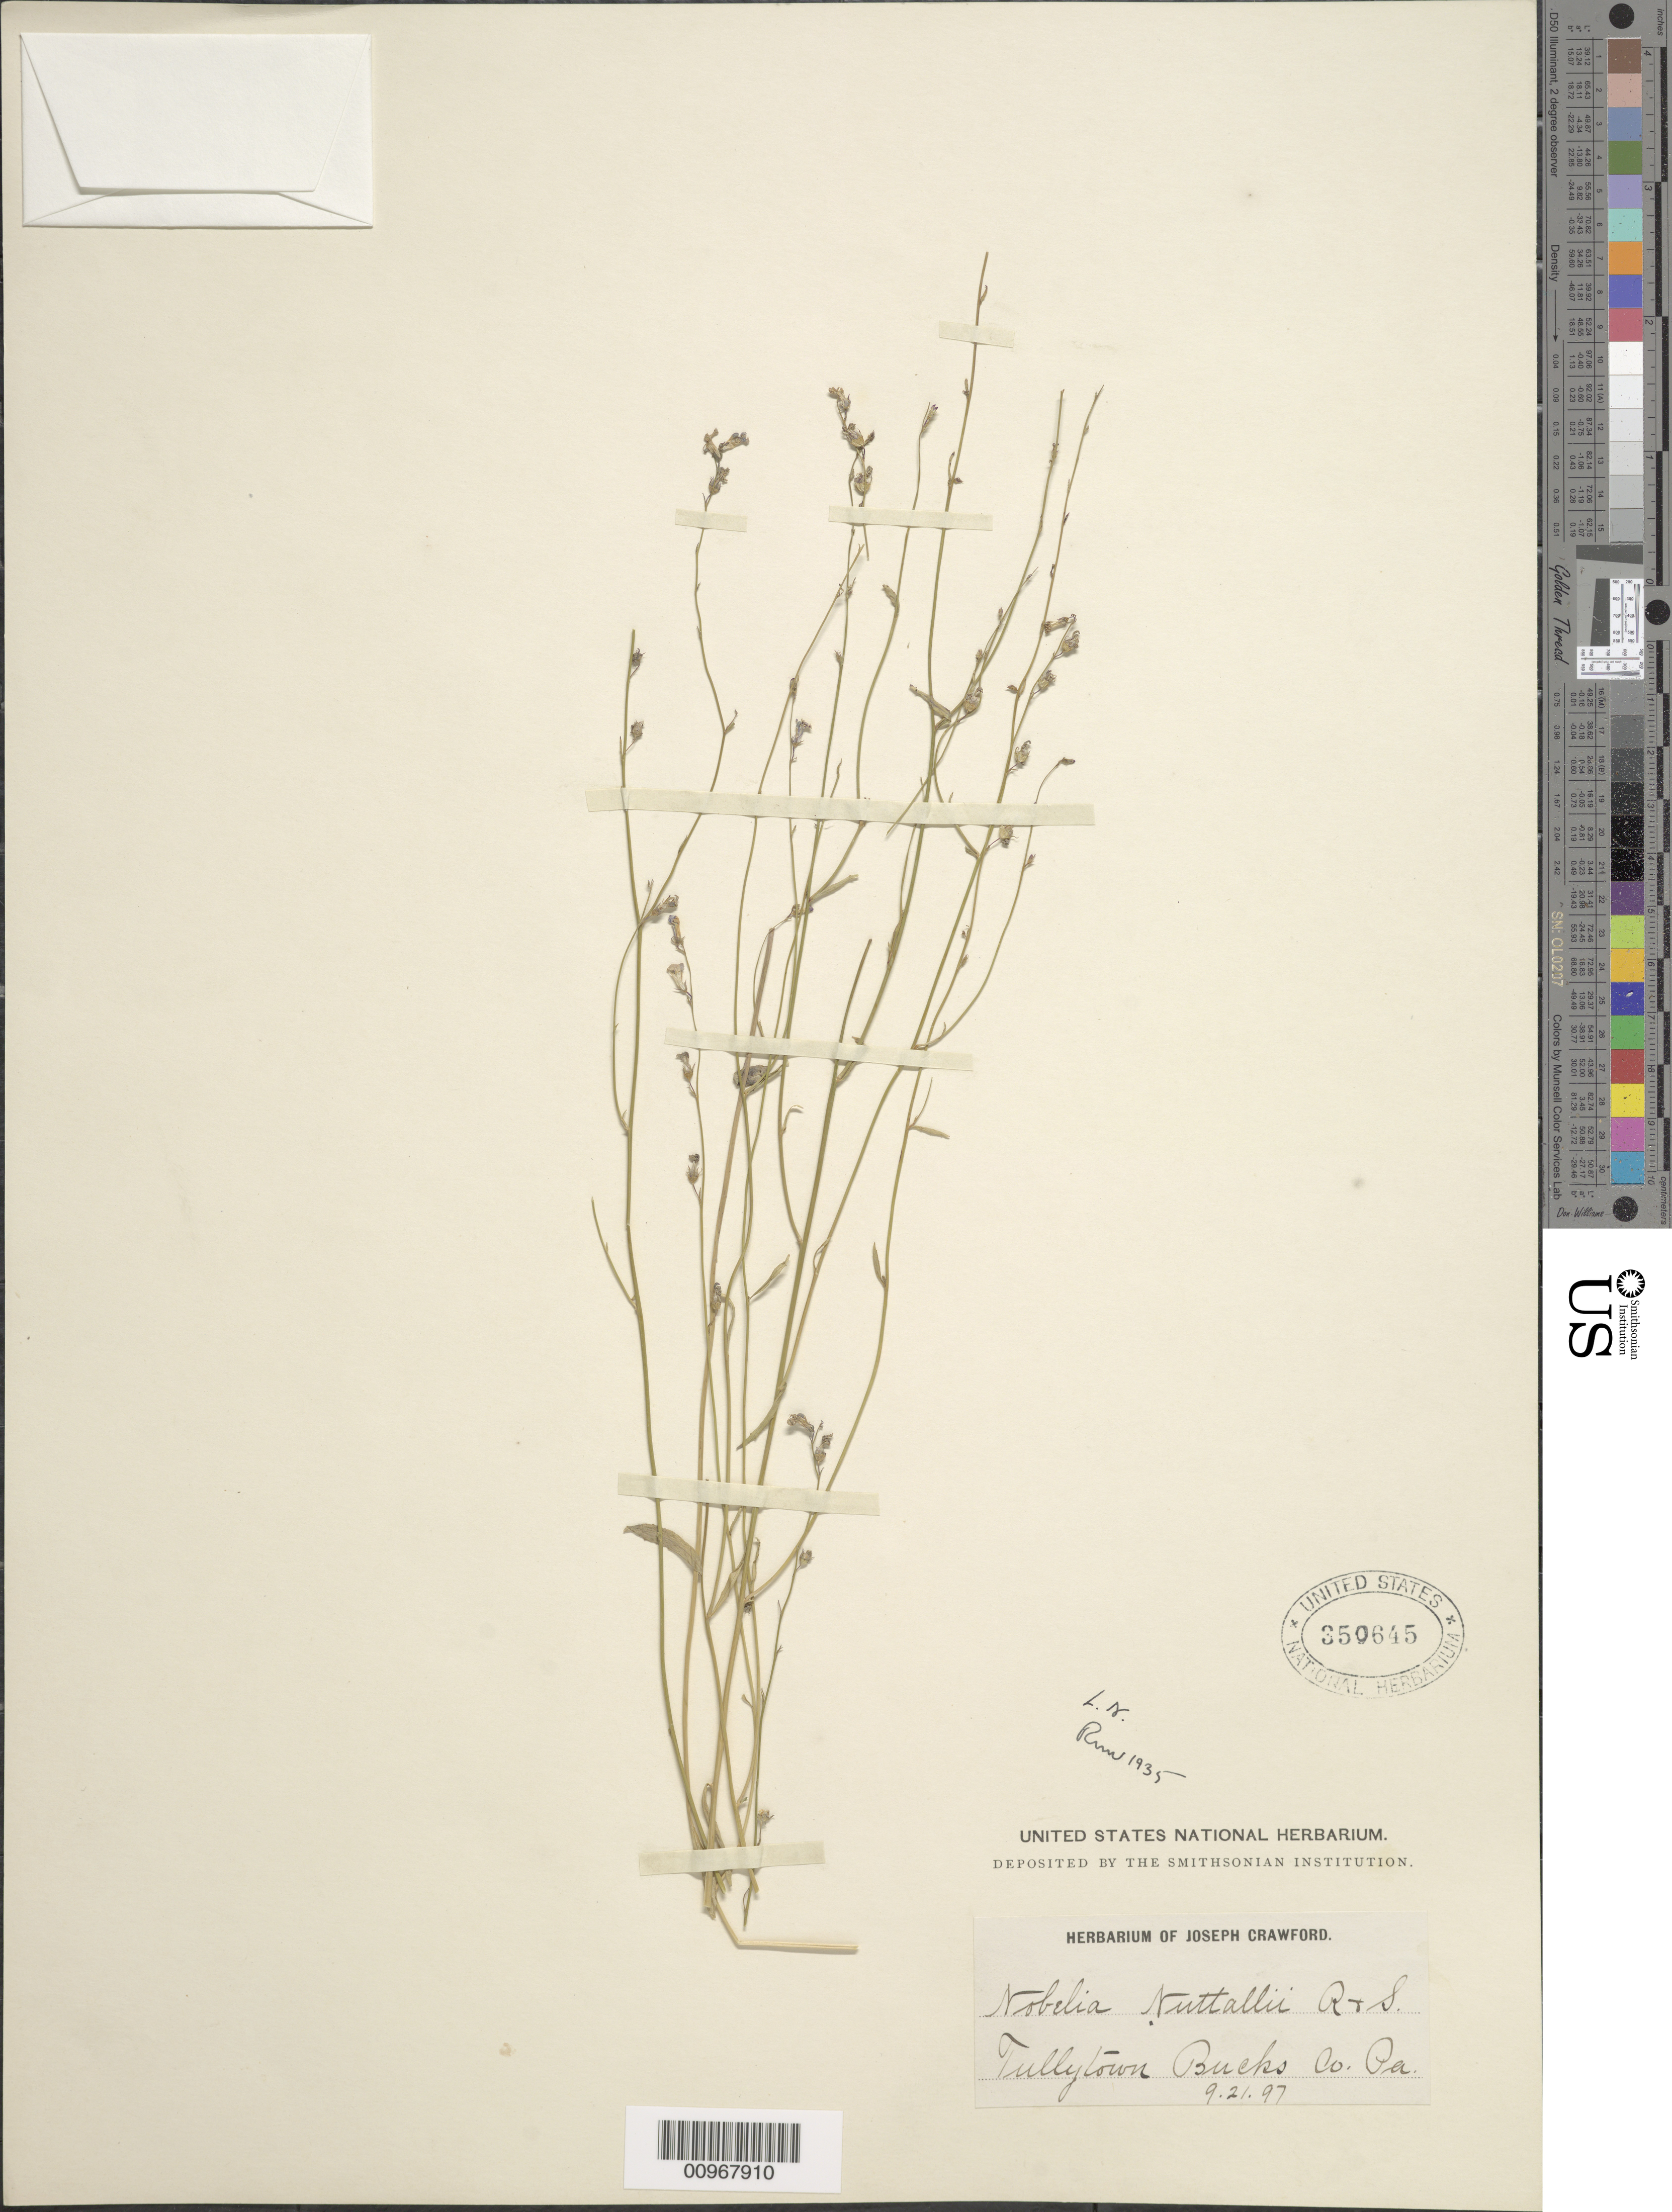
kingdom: Plantae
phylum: Tracheophyta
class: Magnoliopsida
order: Asterales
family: Campanulaceae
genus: Lobelia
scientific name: Lobelia nuttallii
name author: Schult.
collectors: J. Crawford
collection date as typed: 21 Sep 1897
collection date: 1897-09-21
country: United States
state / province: Pennsylvania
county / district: Bucks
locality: Tullytown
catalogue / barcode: US 350645